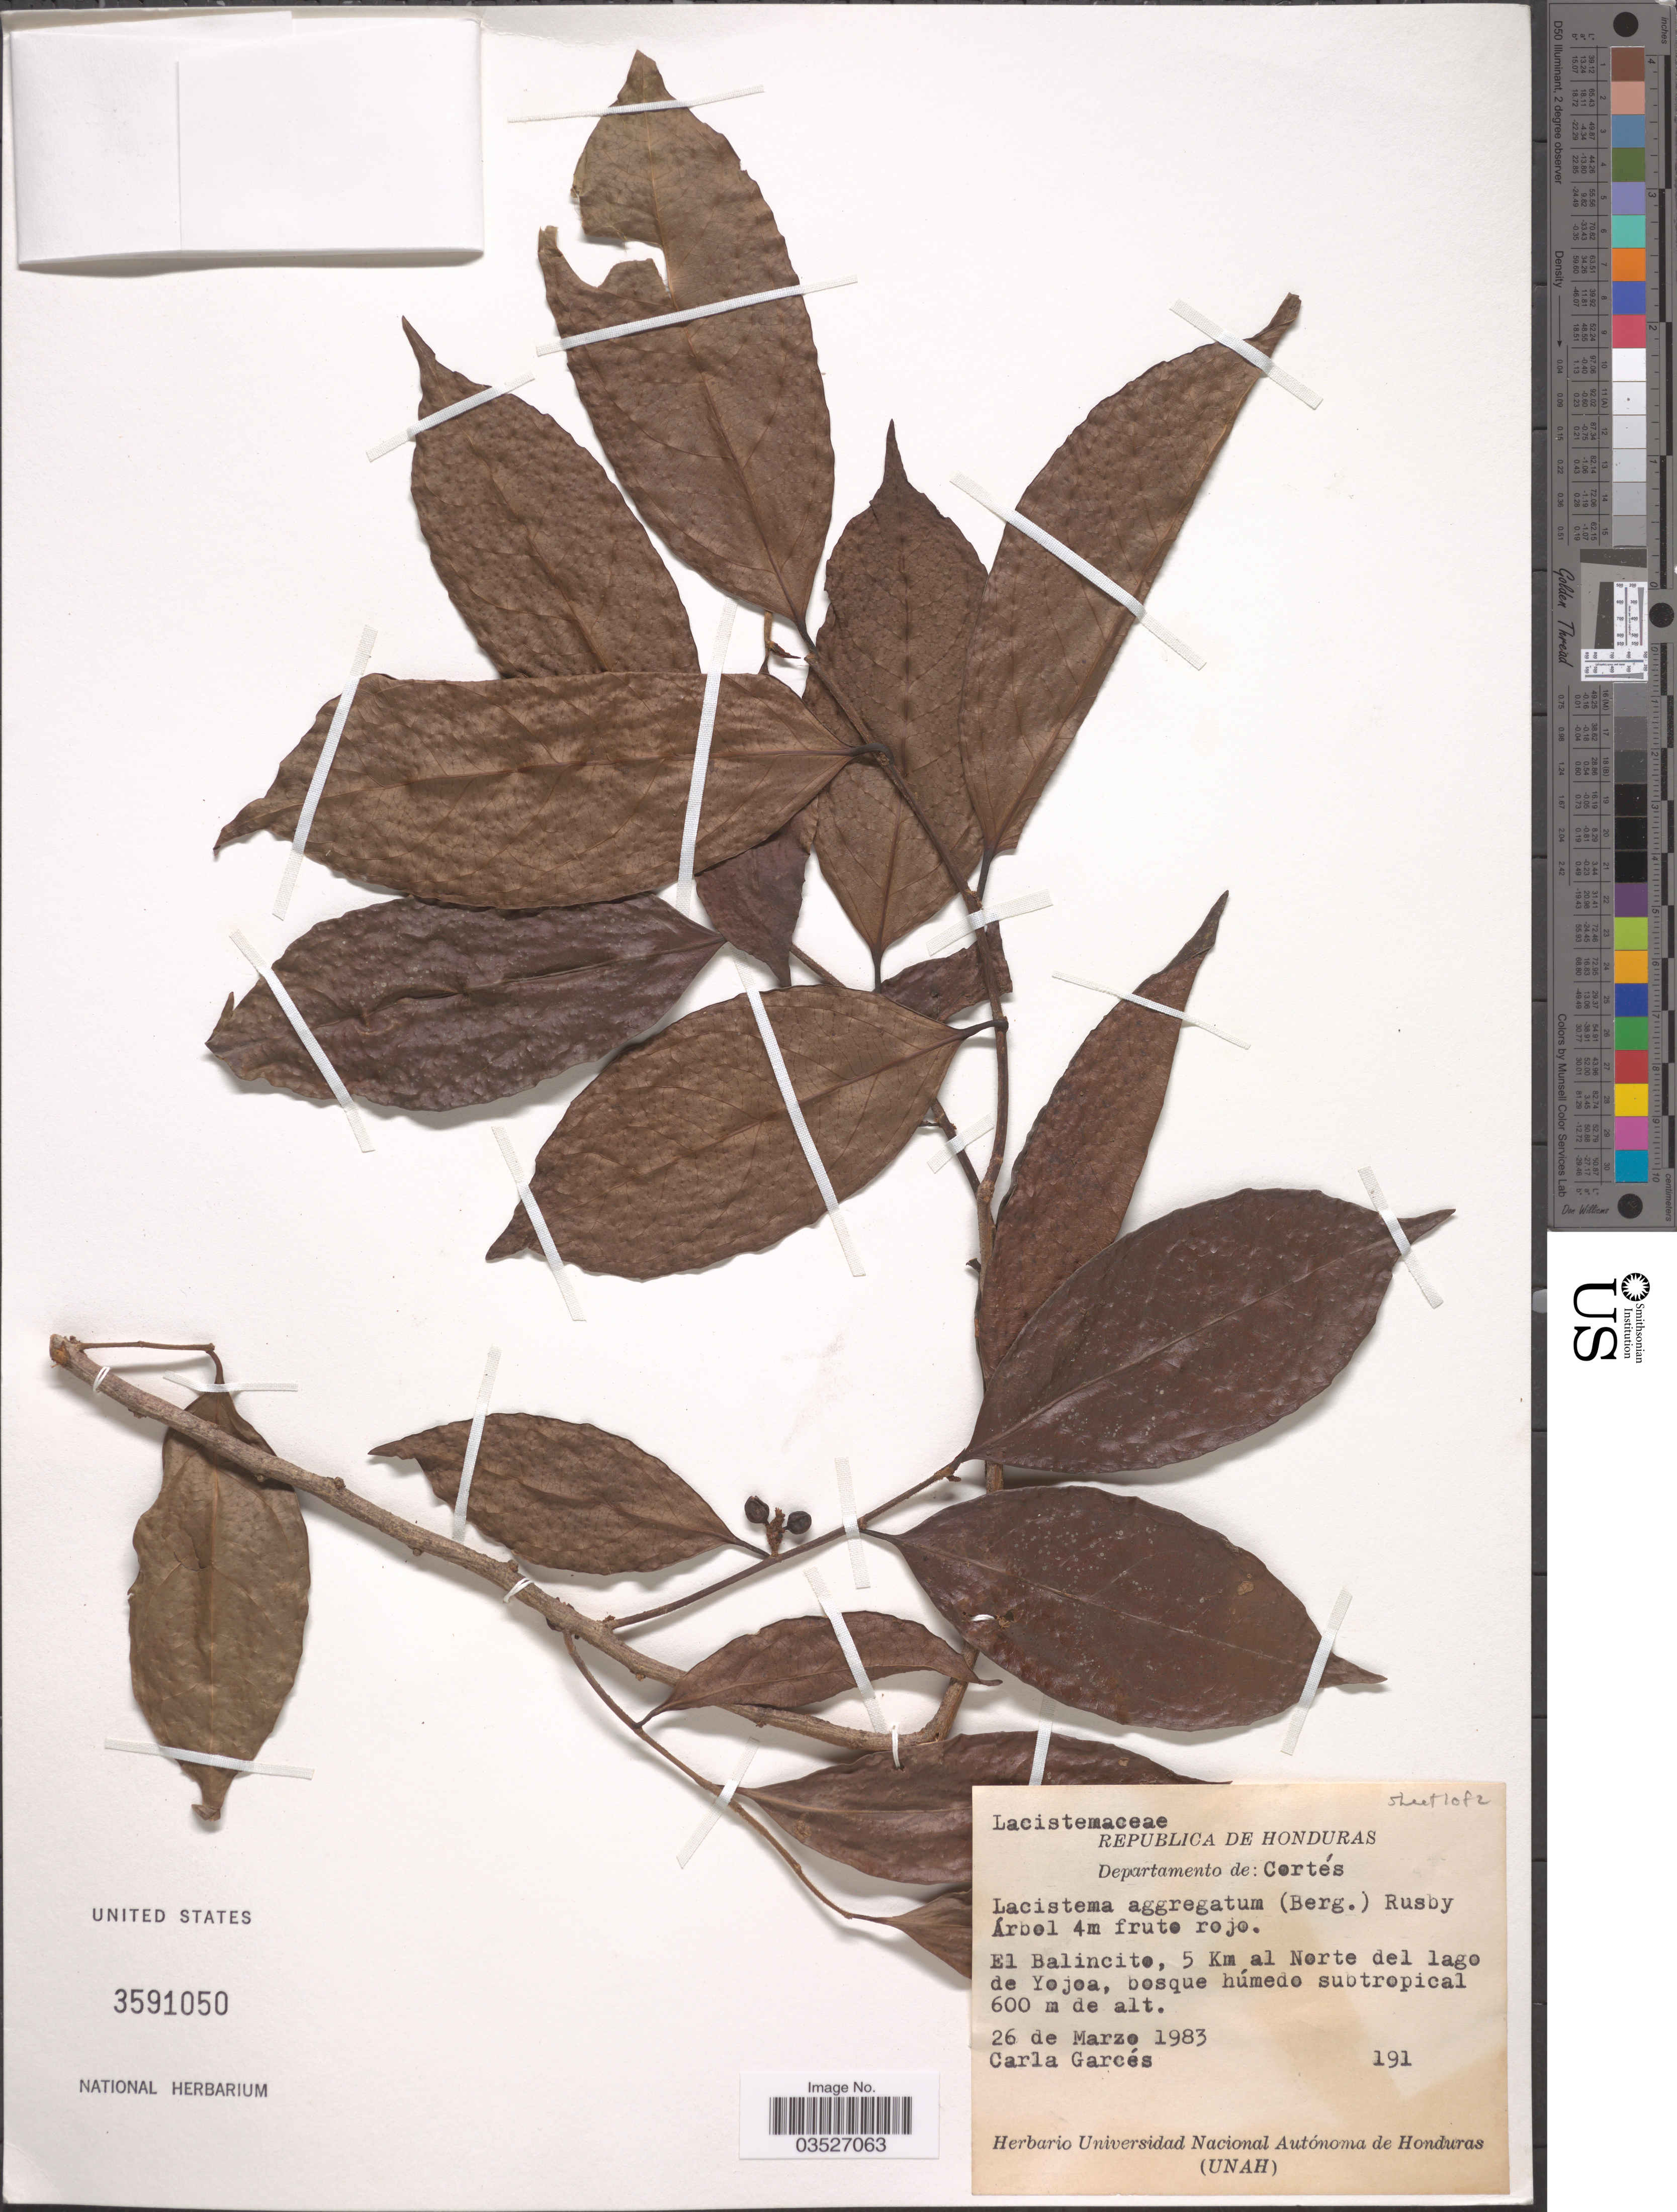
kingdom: Plantae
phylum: Tracheophyta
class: Magnoliopsida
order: Malpighiales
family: Lacistemataceae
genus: Lacistema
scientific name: Lacistema aggregatum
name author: (P.J. Bergius) Rusby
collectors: C. Garces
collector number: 191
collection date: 1983-03-26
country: Honduras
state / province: Cortés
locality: Departamento de: Cortés. El Balincito, 5 Km al Norte del lago de Yojoa, bosque húmedo subtropical.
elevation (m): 600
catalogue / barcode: US 3591050